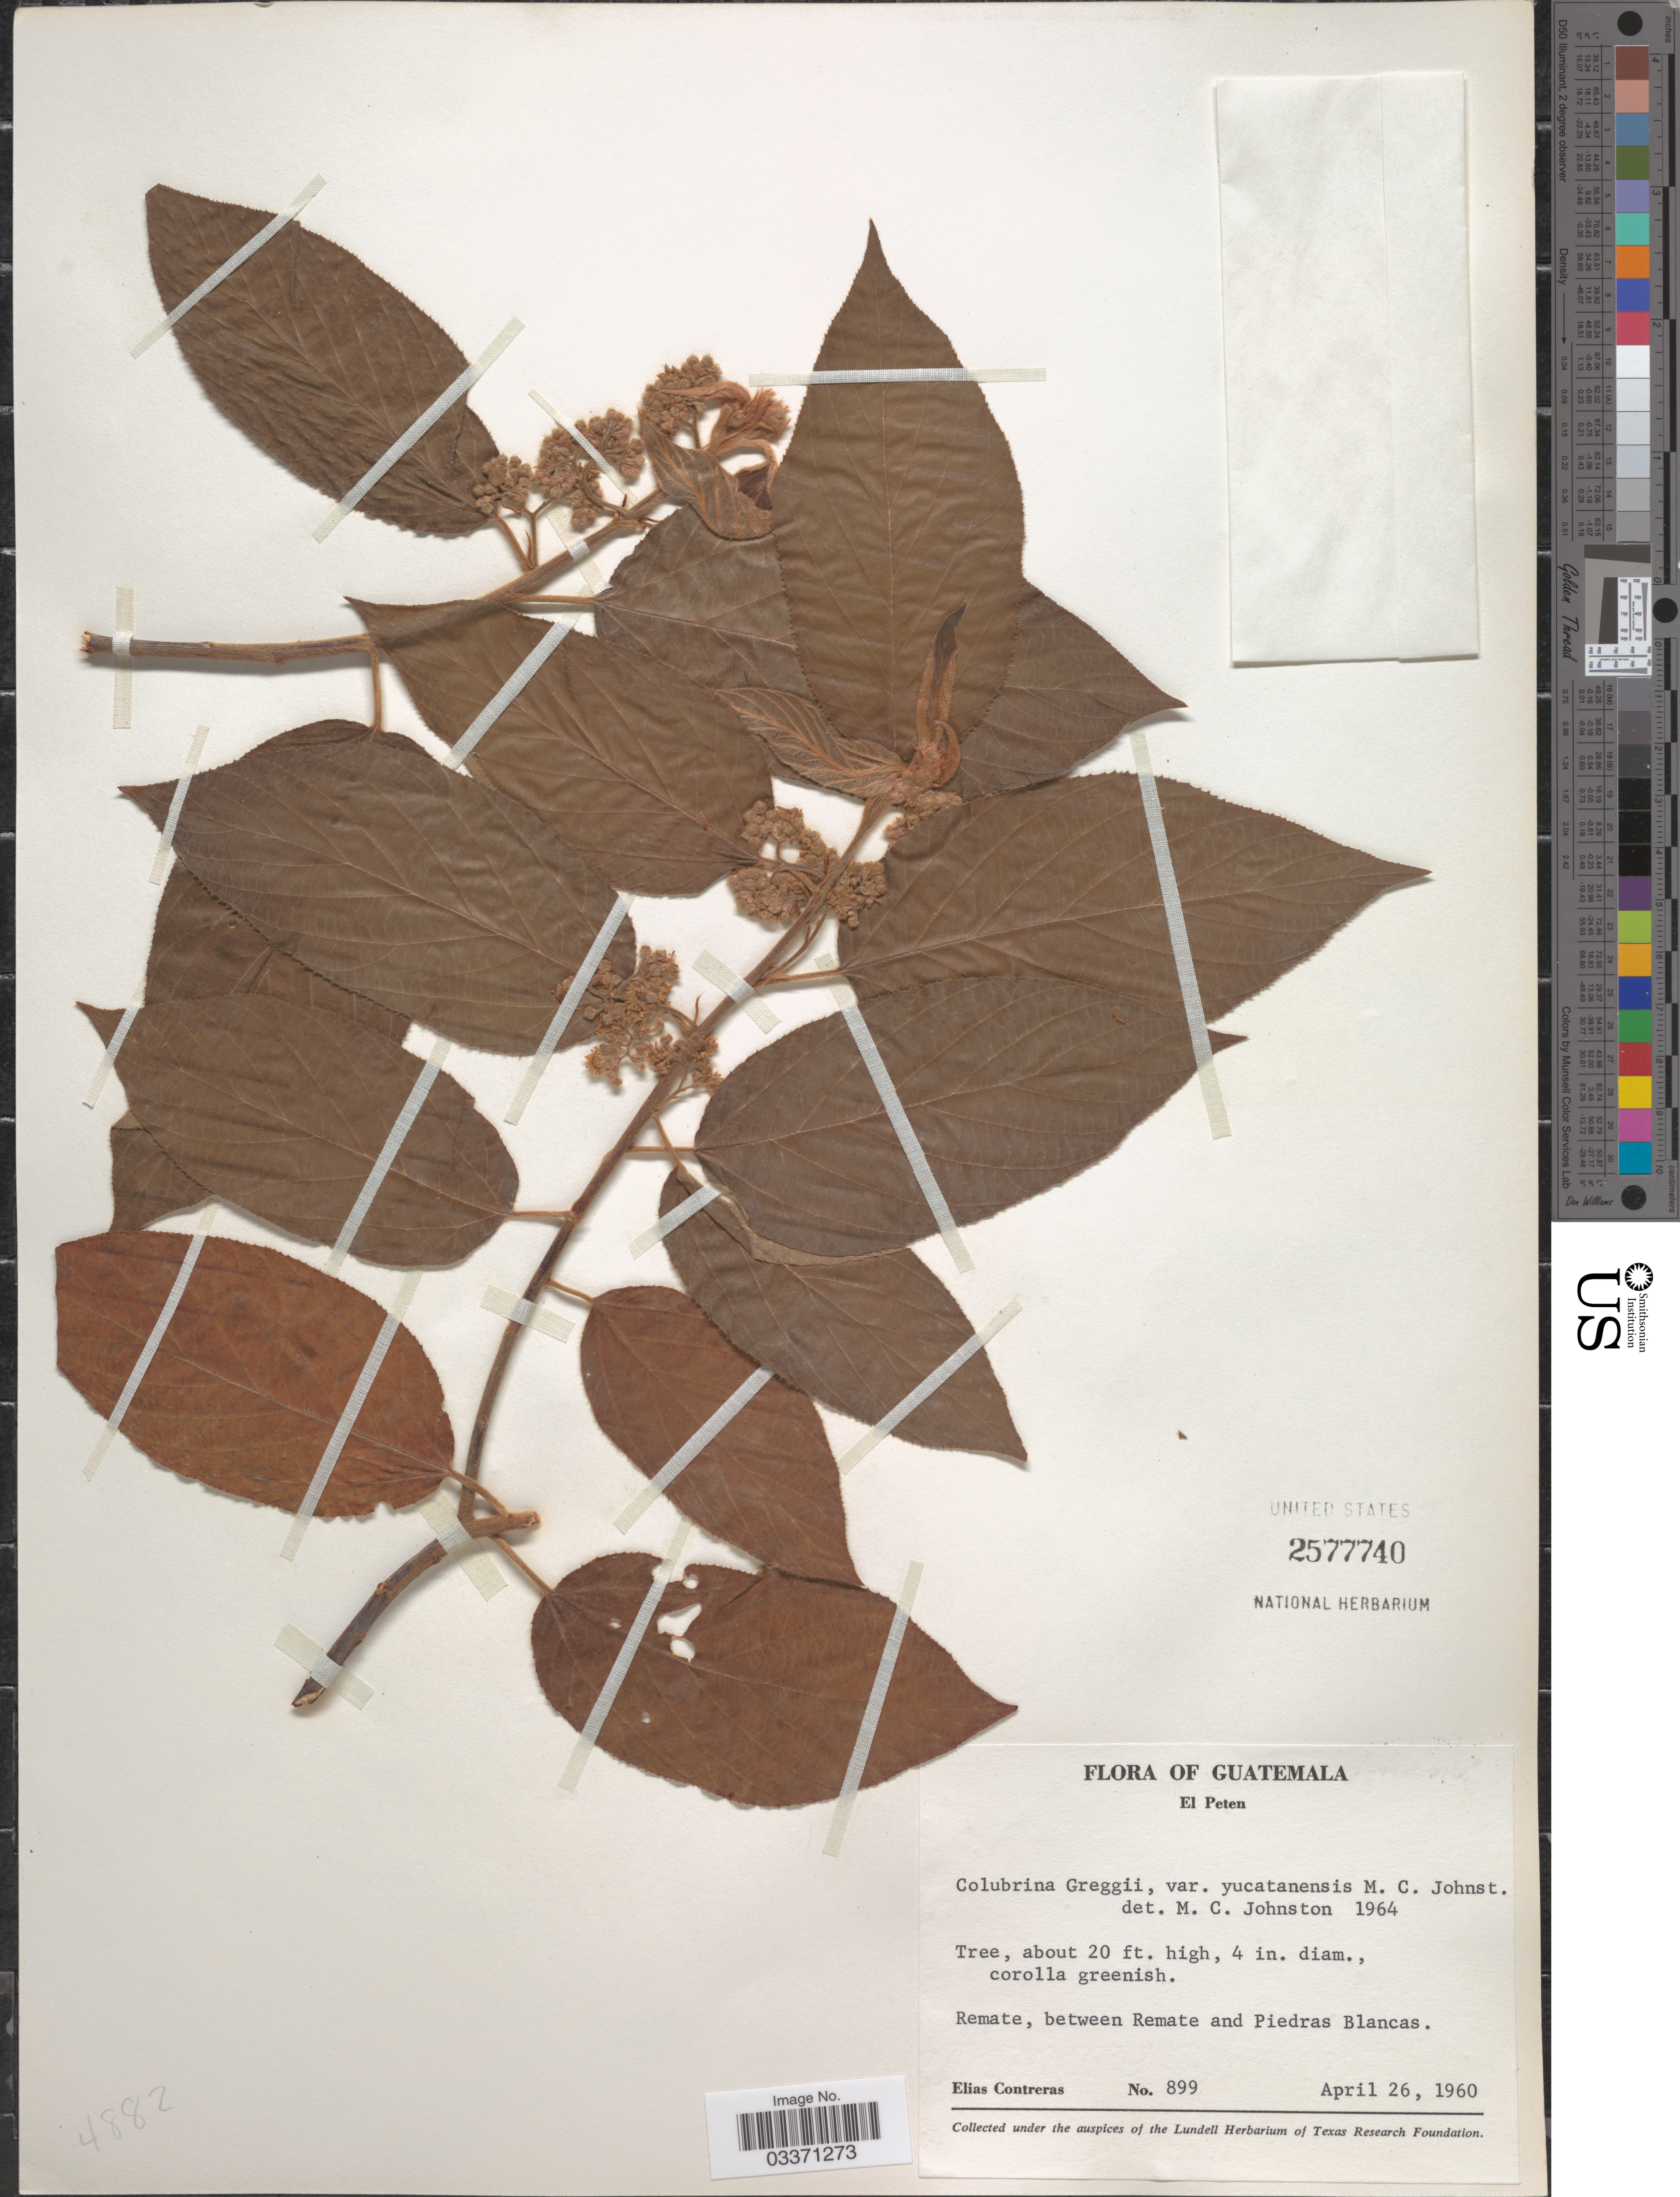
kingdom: Plantae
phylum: Tracheophyta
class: Magnoliopsida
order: Rosales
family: Rhamnaceae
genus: Colubrina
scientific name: Colubrina greggii var. yucatanensis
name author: M.C. Johnst.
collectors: E. Contreras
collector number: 899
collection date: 1960-04-26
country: Guatemala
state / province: El Petén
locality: Remate, between Remate and Piedras Blancas.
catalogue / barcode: US 2577740